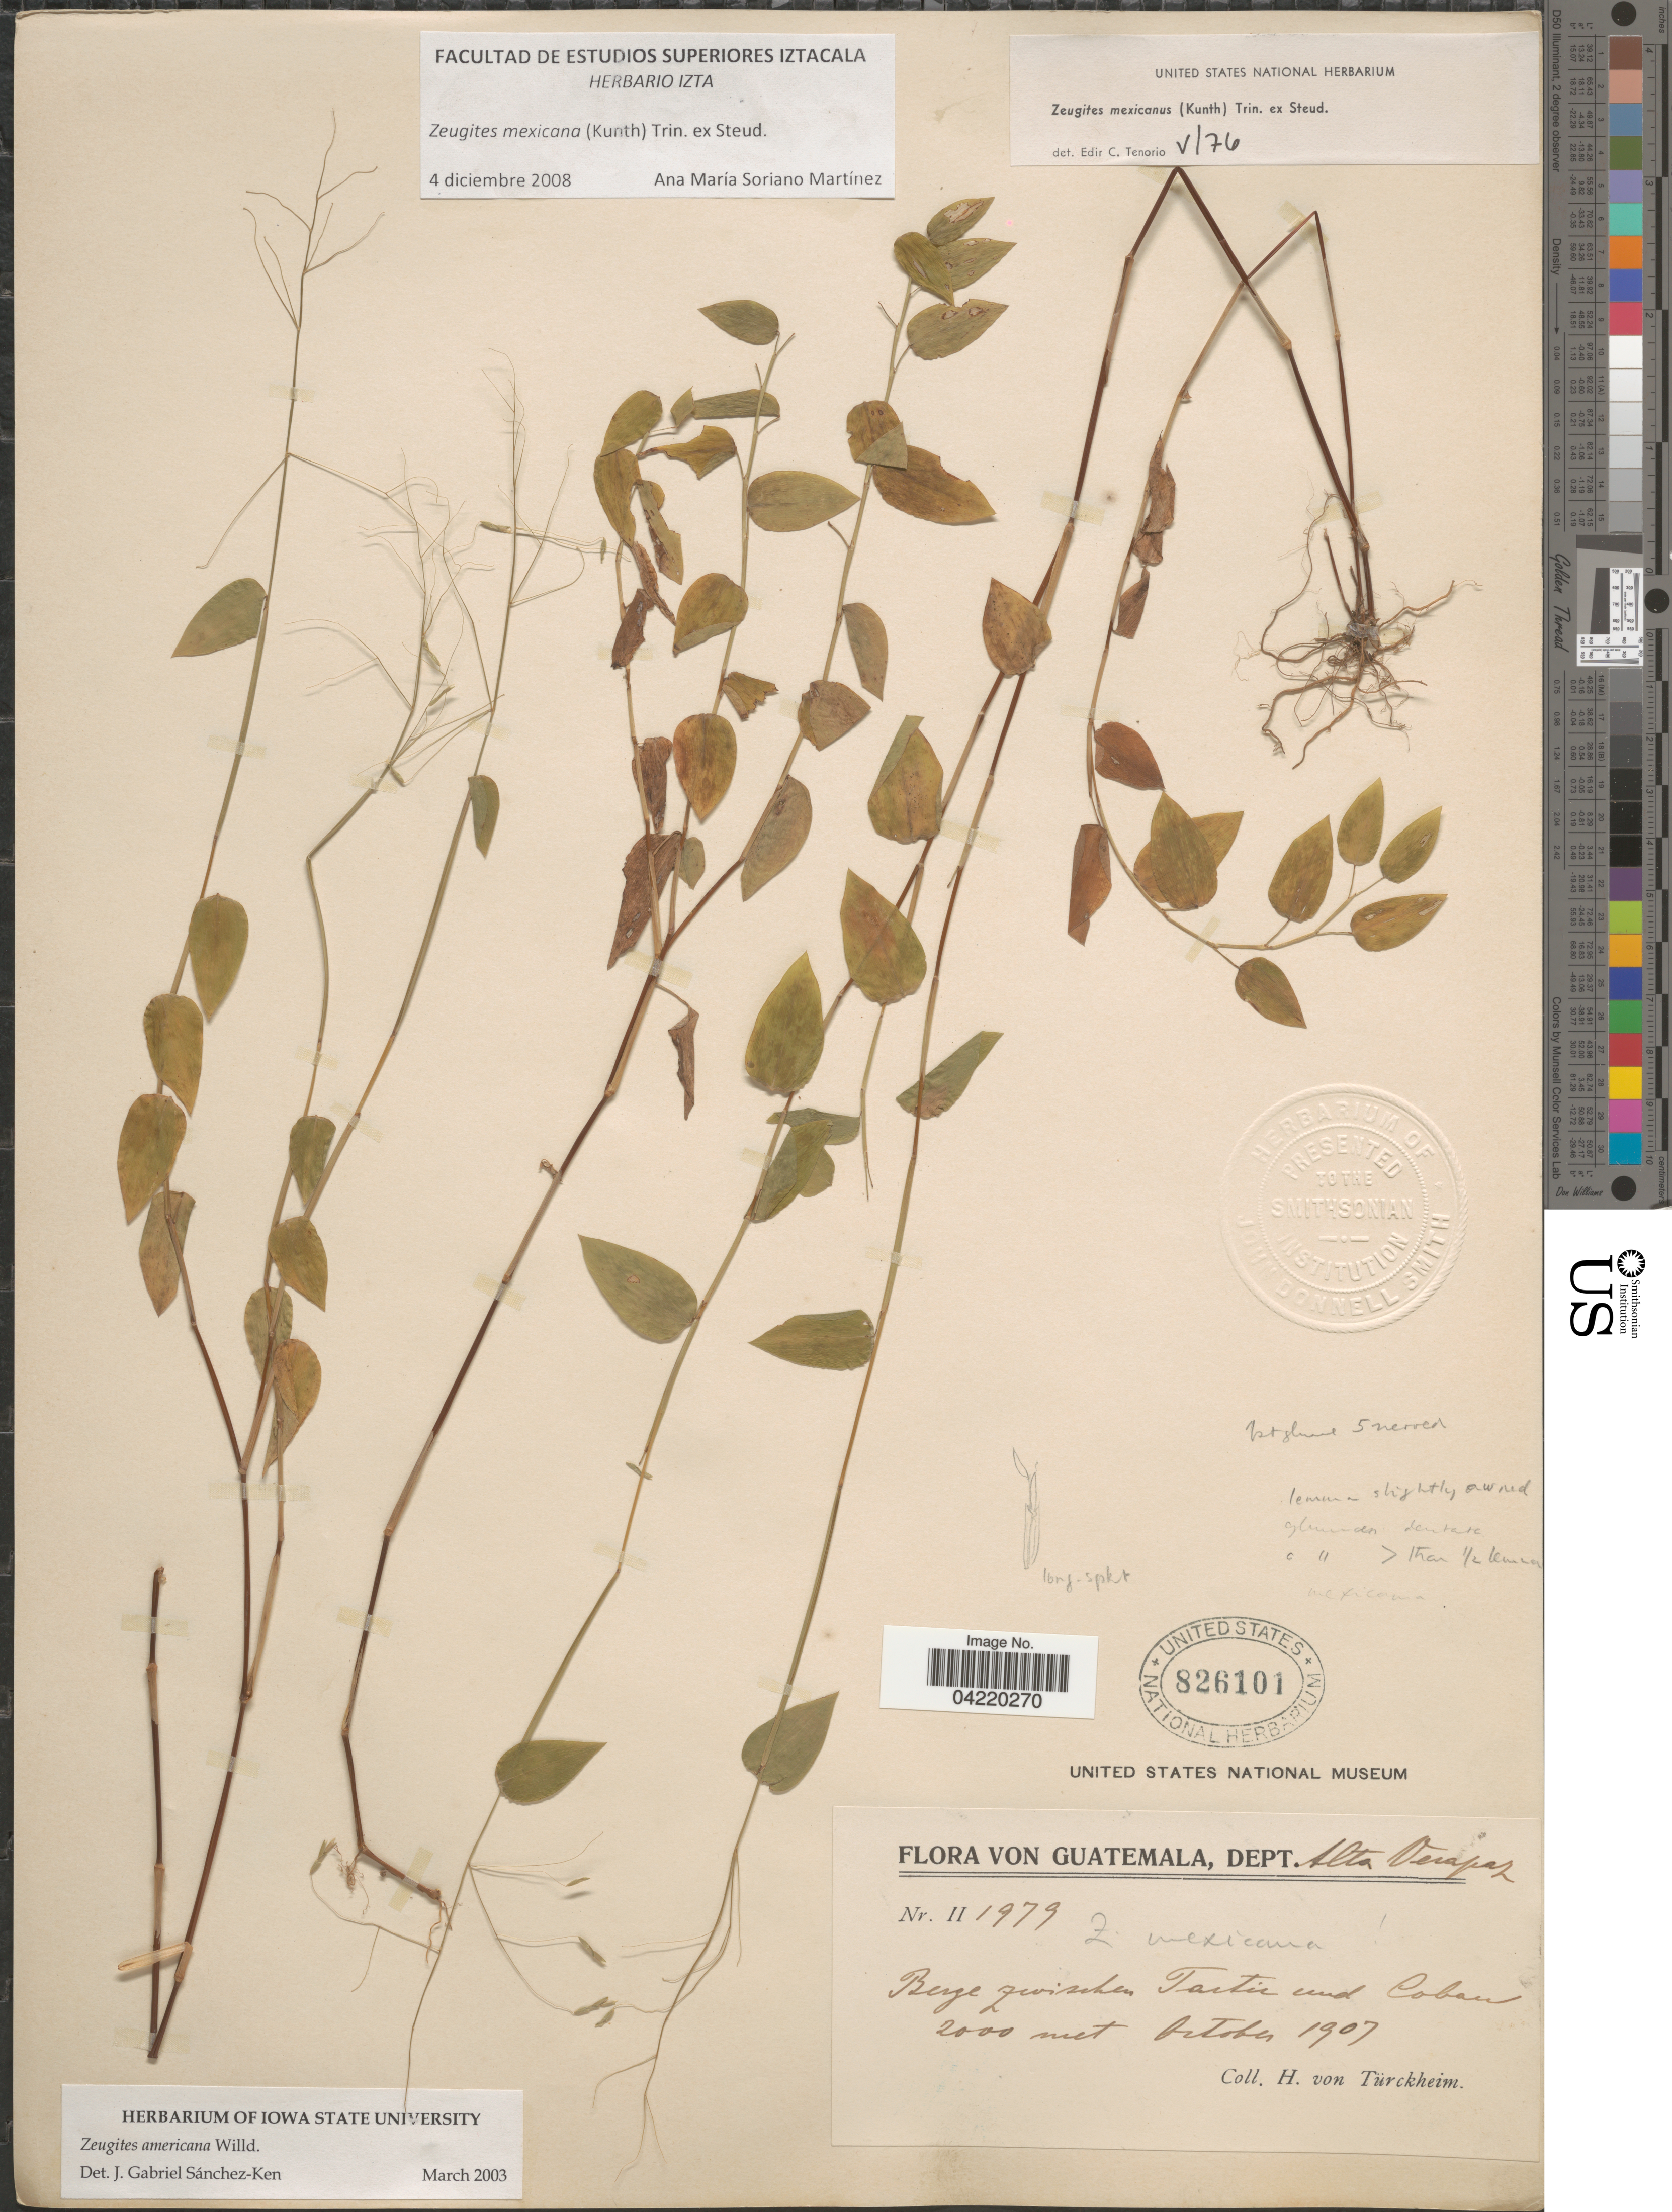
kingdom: Plantae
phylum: Tracheophyta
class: Liliopsida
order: Poales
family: Poaceae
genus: Zeugites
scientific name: Zeugites americanus var. mexicanus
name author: (Kunth) McVaugh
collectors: H. von Türckheim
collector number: II1979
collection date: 1907-10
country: Guatemala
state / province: Alta Verapaz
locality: Dept. Alta Verapaz. Tactic und Coban.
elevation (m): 2000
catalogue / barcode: US 826101